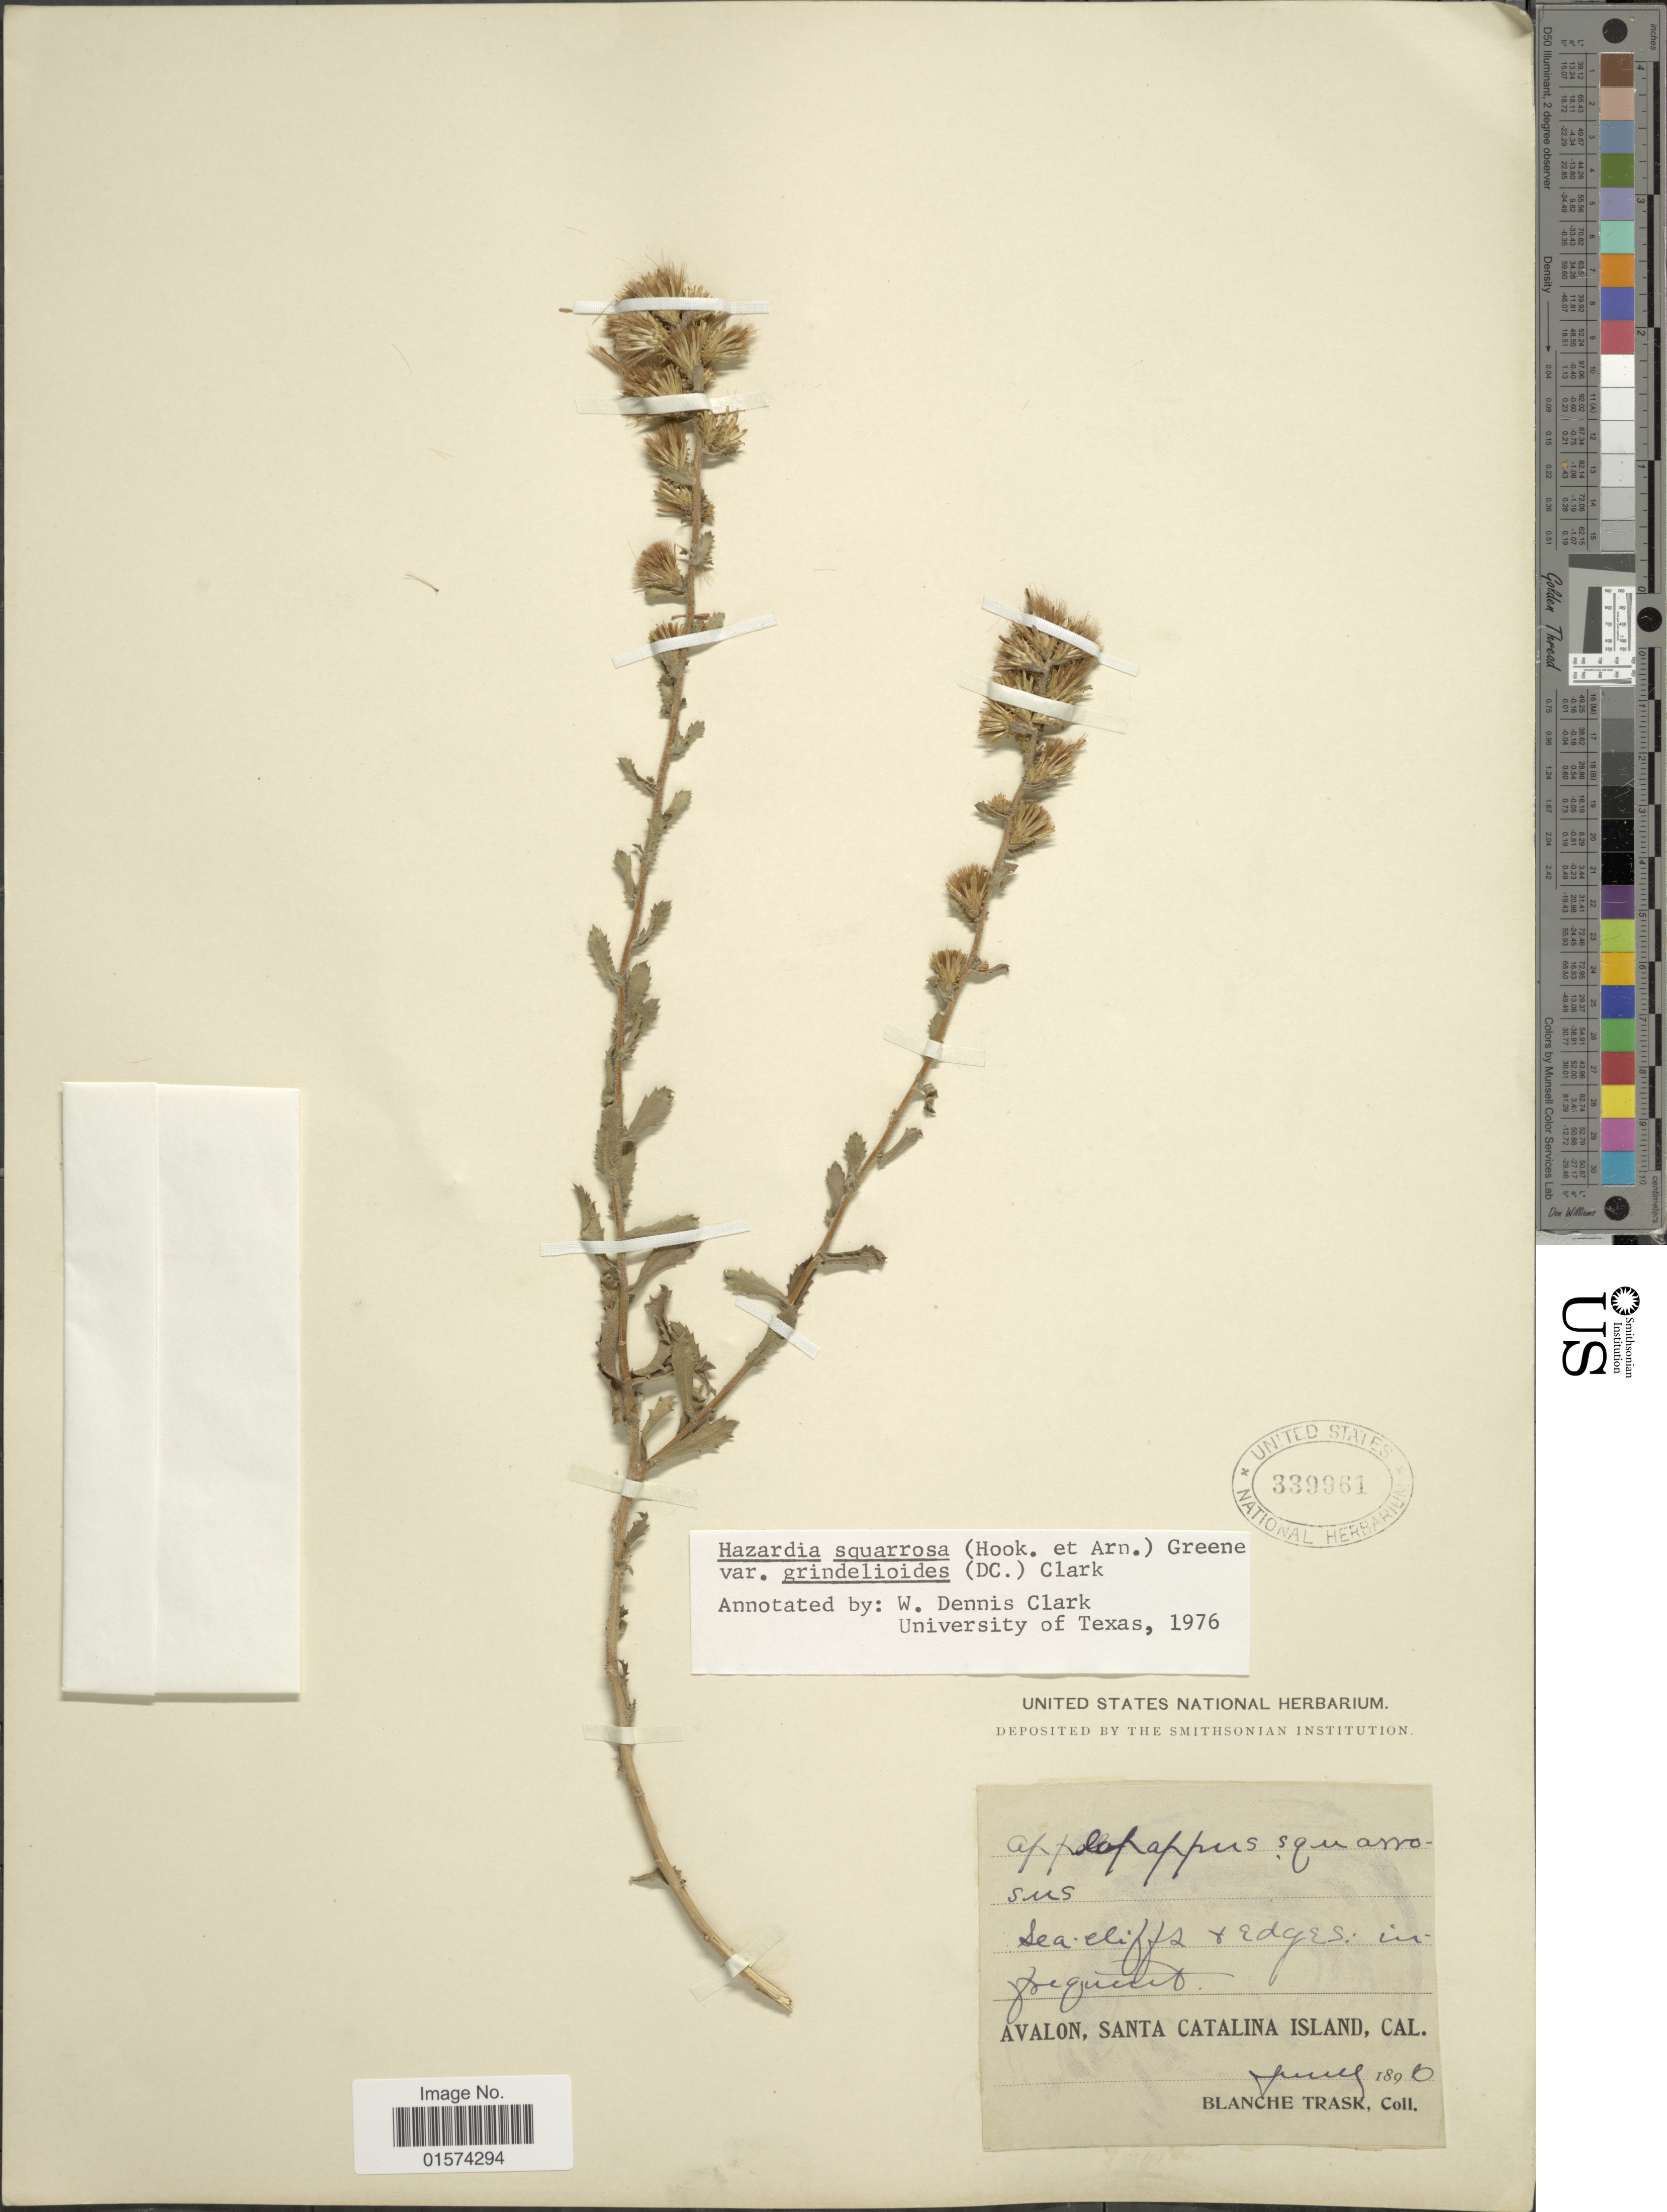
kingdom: Plantae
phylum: Tracheophyta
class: Magnoliopsida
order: Asterales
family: Asteraceae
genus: Hazardia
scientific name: Hazardia squarrosa var. grindelioides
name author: (DC.) W.D. Clark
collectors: B. Trask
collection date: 1890-06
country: United States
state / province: California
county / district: Los Angeles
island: Santa Catalina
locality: Avalon, Santa Catalina Island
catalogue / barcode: US 339961